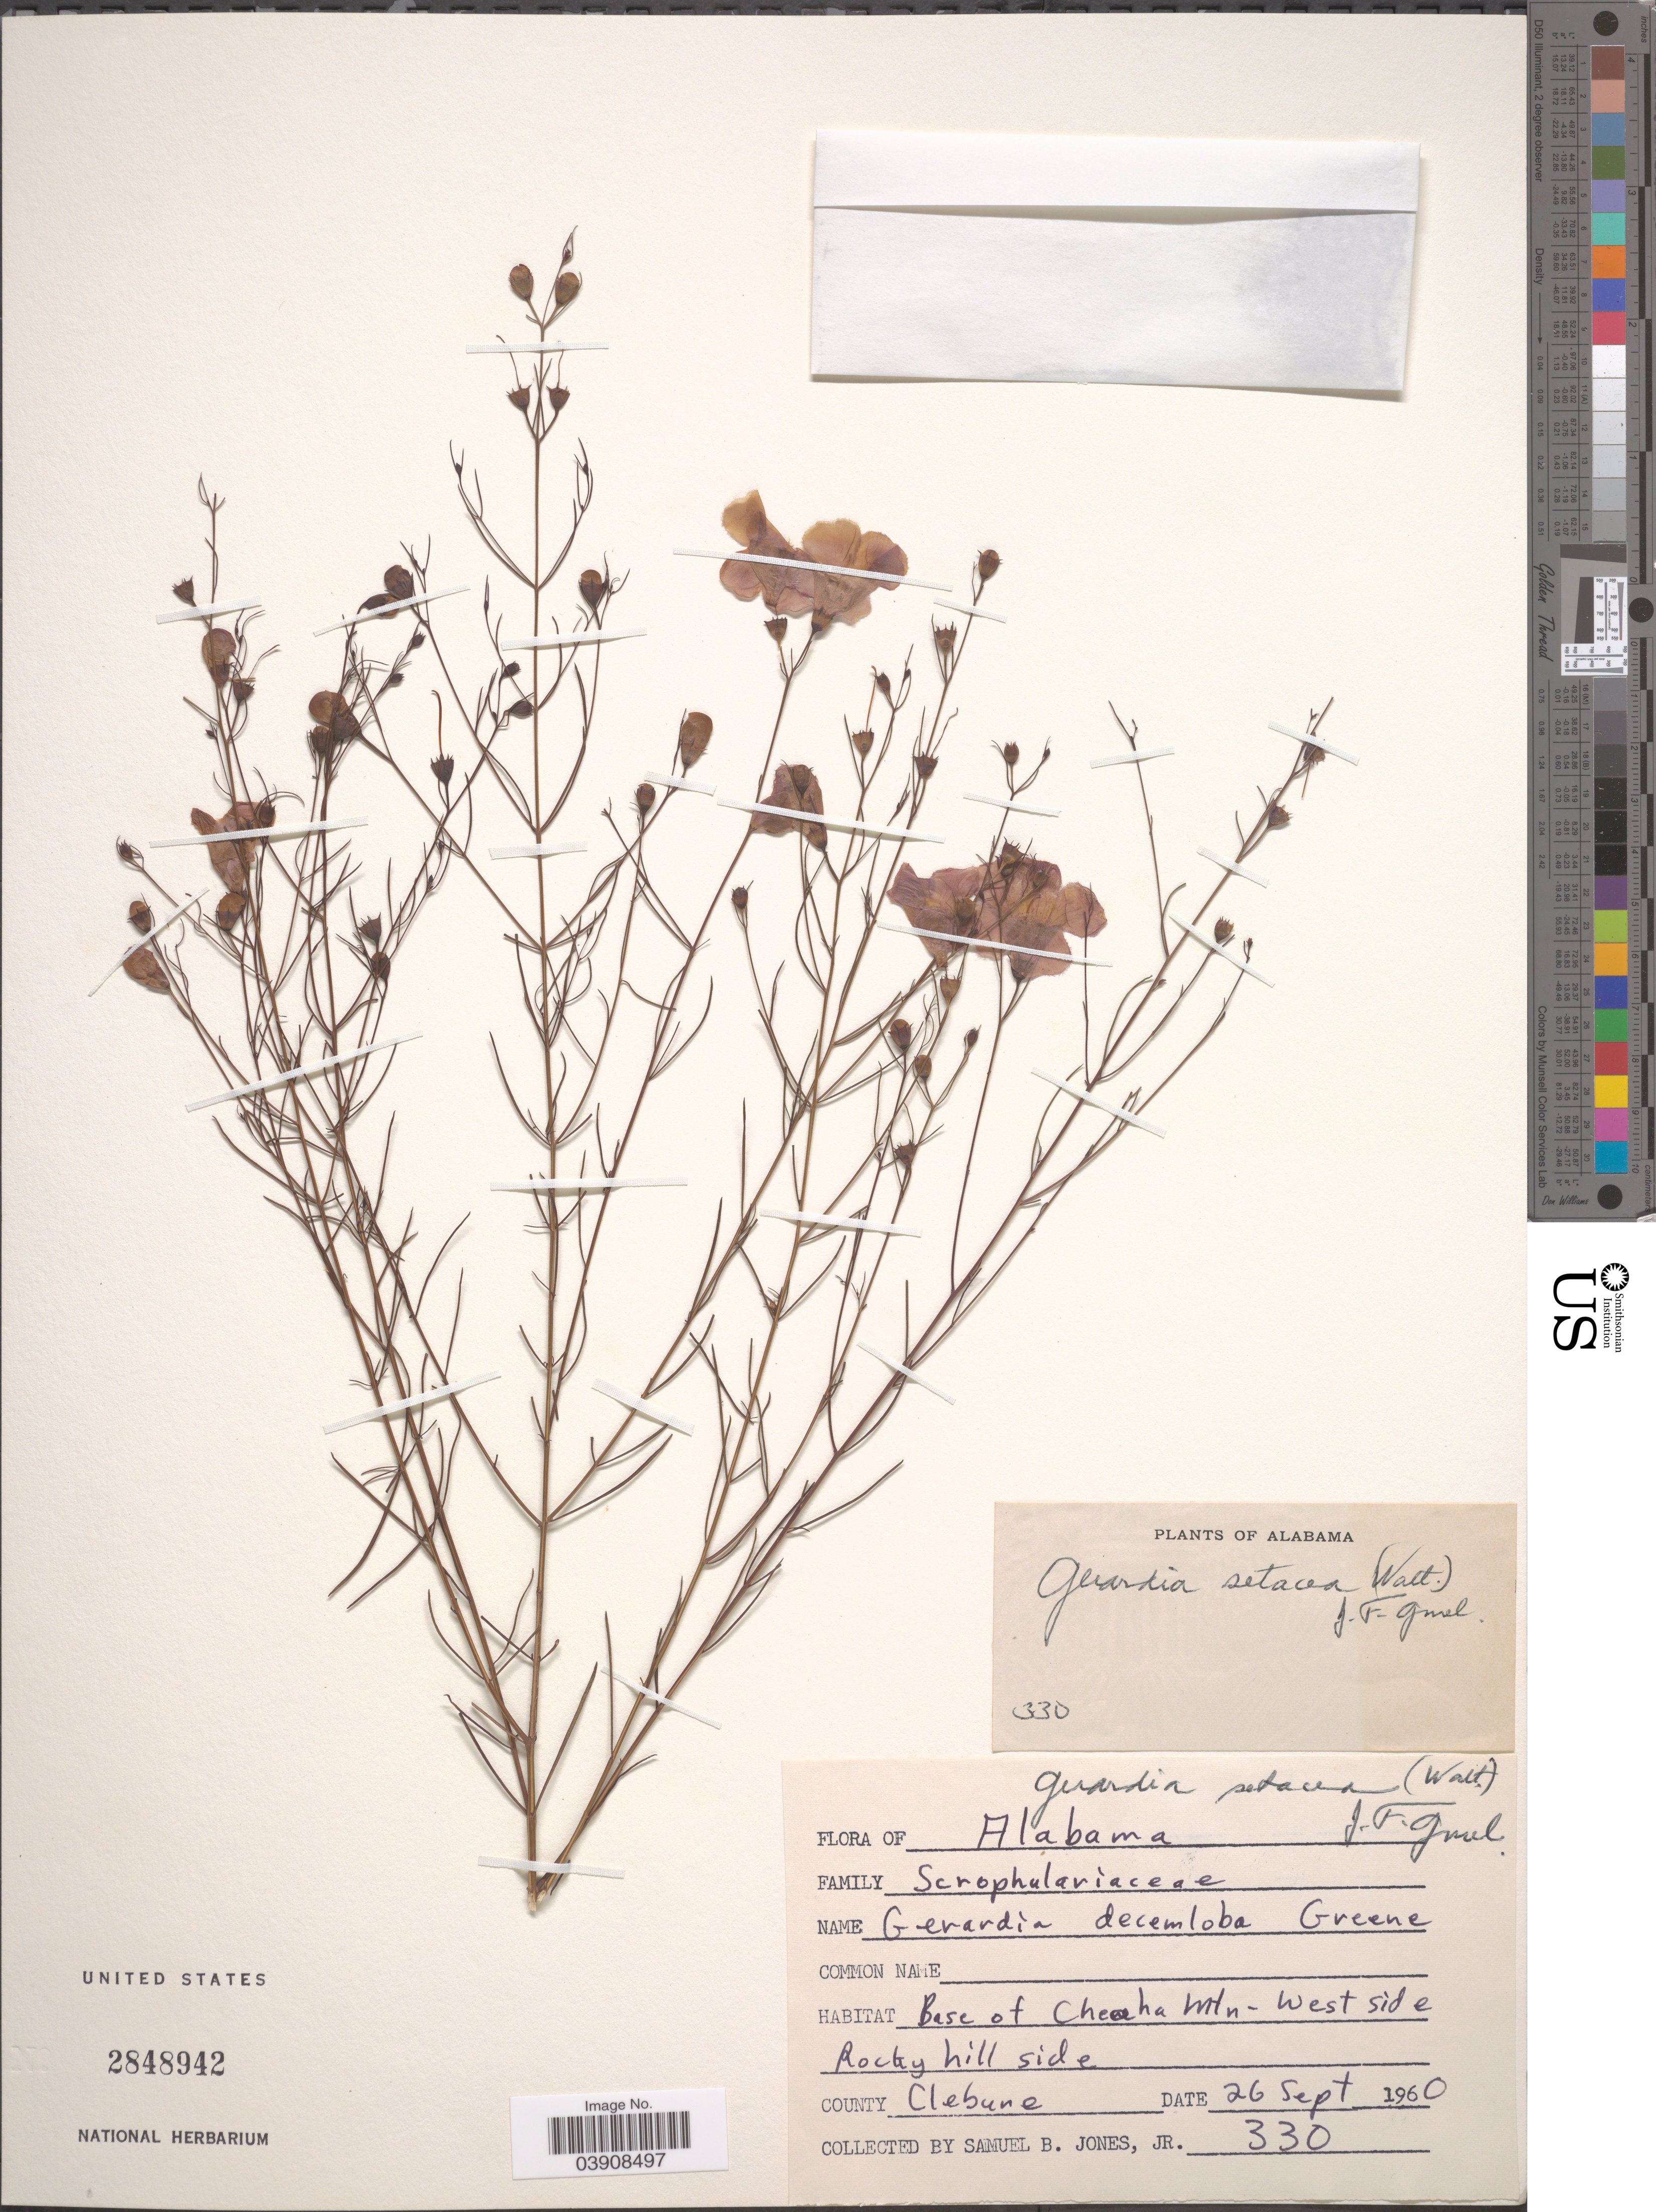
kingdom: Plantae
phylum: Tracheophyta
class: Magnoliopsida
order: Lamiales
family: Orobanchaceae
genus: Agalinis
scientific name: Agalinis setacea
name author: (J.F. Gmel.) Raf.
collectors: S. B. Jones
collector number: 330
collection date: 1960-09-26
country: United States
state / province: Alabama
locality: Base of Cheaha Mtn- west side. Rocky hill side. County Clebune.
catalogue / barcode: US 2848942